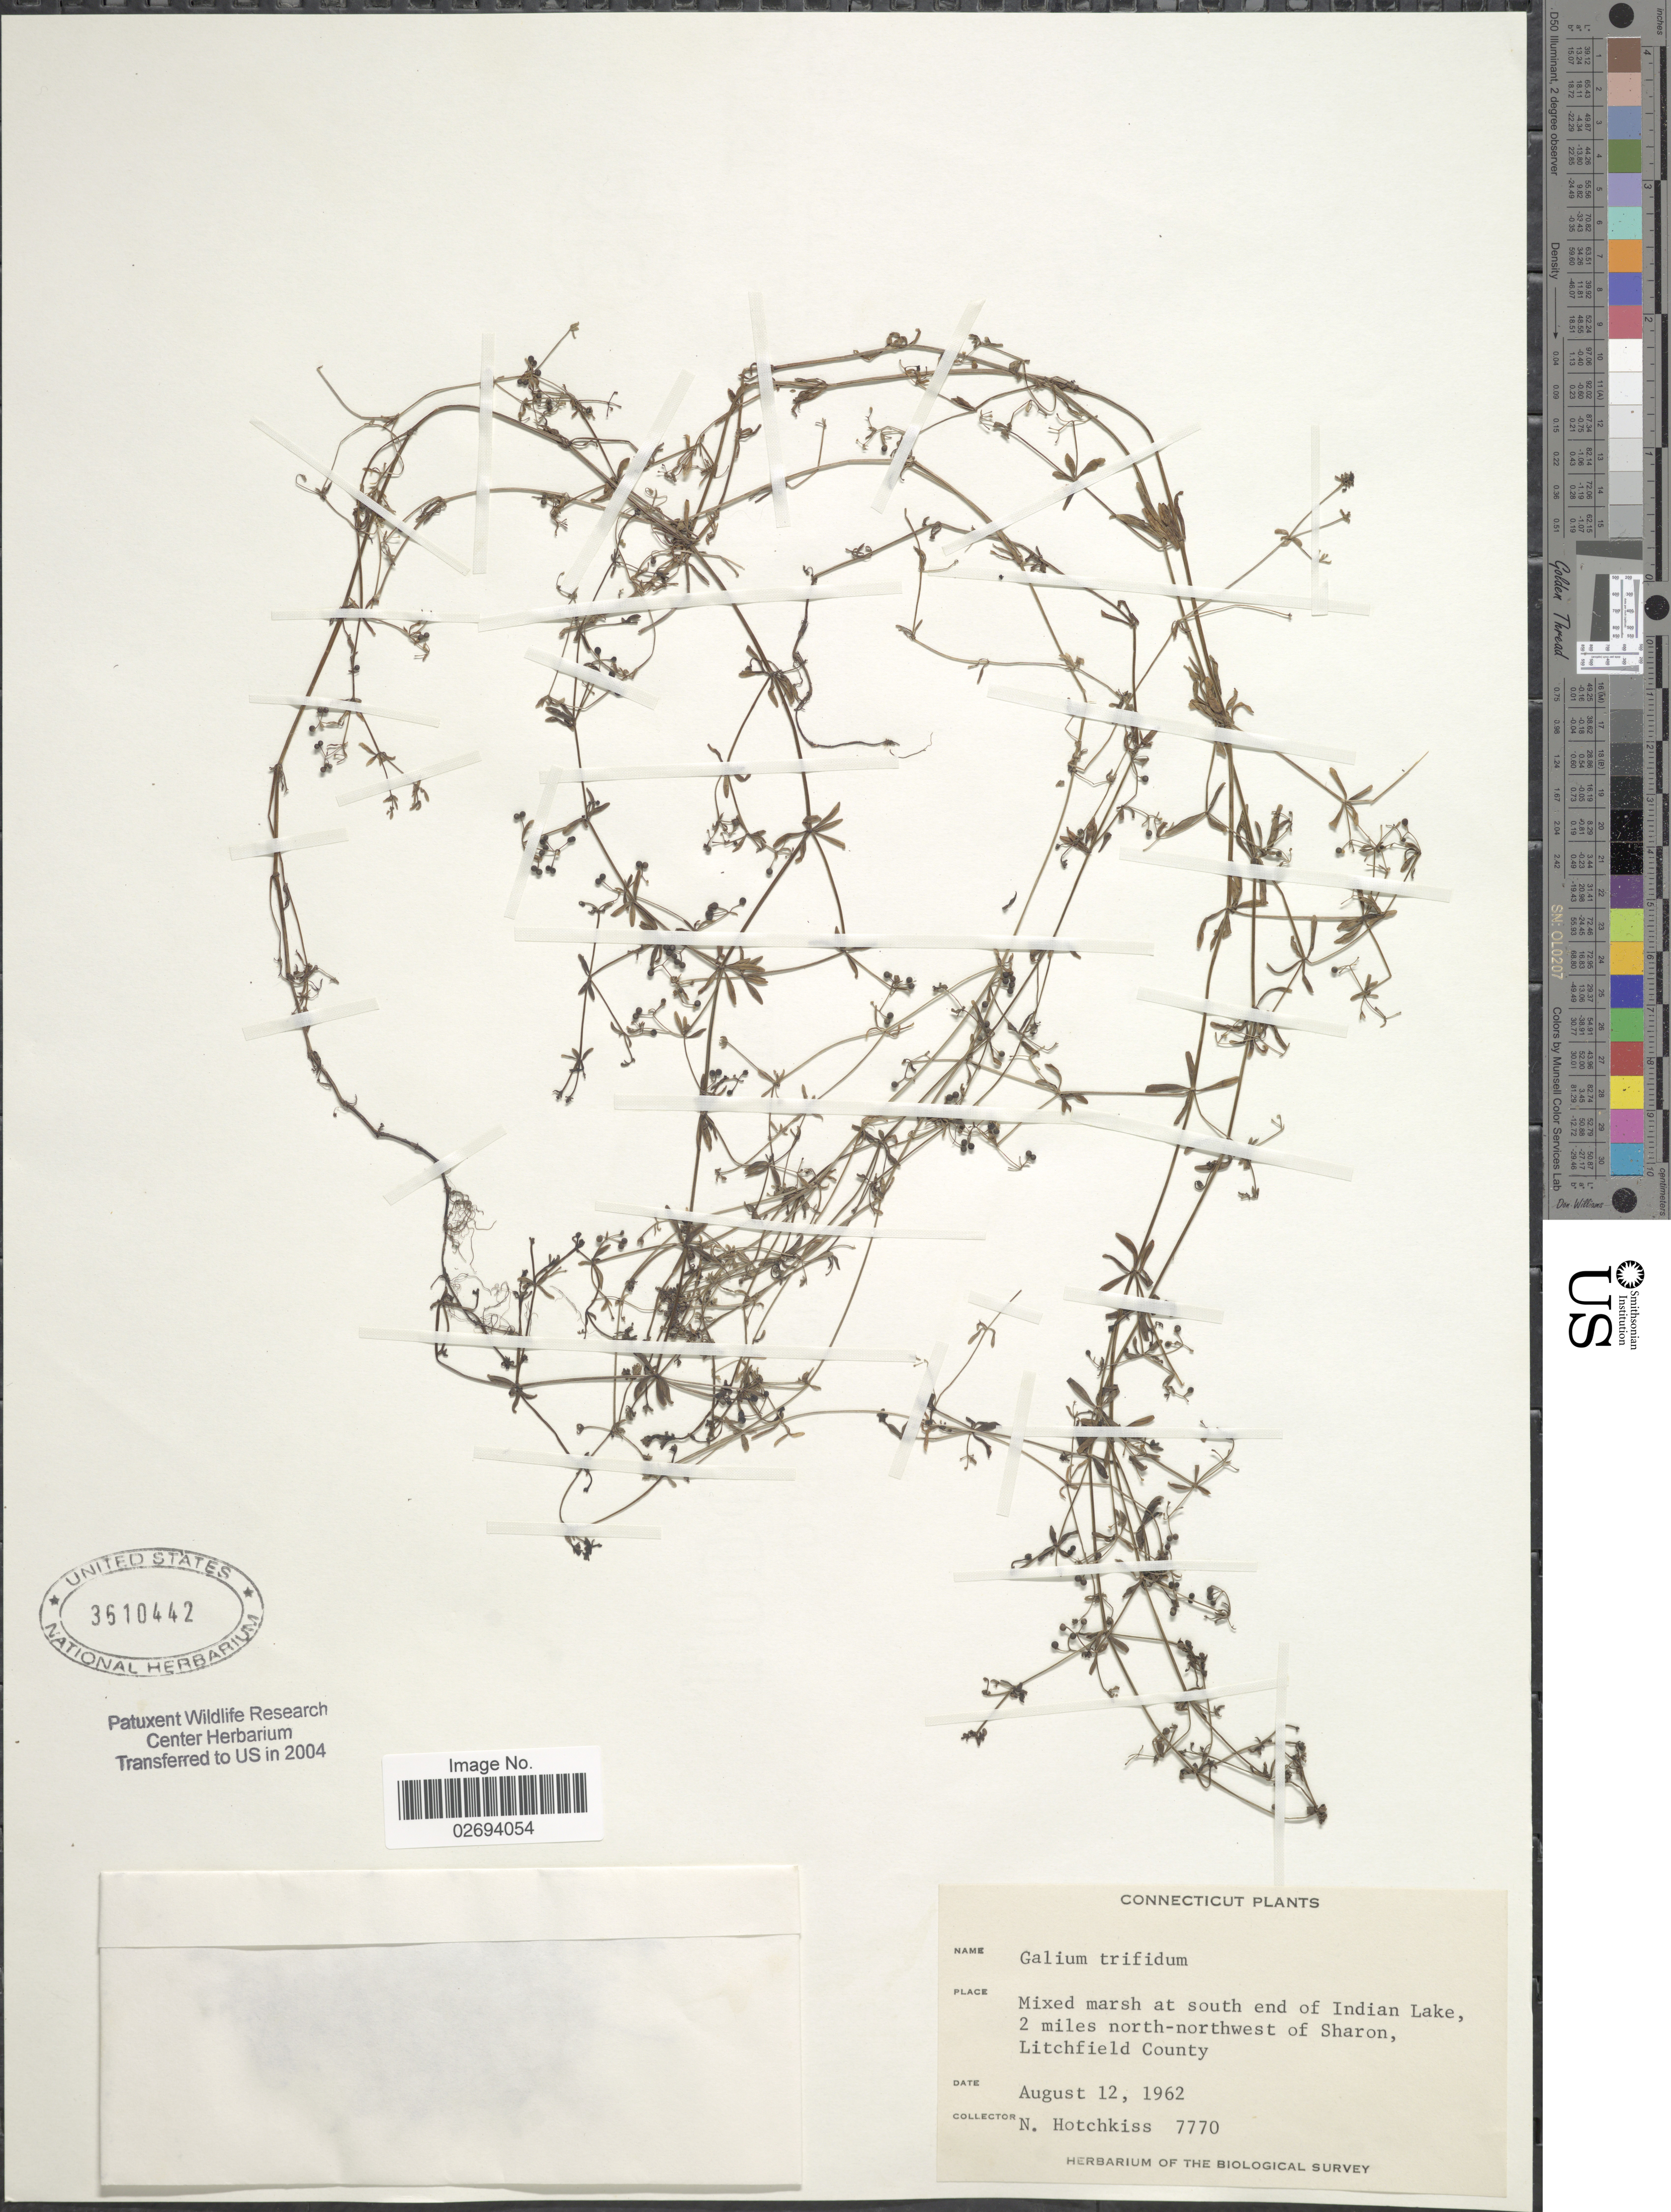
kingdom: Plantae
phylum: Tracheophyta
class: Magnoliopsida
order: Gentianales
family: Rubiaceae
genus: Galium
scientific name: Galium trifidum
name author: L.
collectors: N. Hotchkiss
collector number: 7770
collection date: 1962-08-12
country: United States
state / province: Connecticut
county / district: Litchfield Co.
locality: Mixed marsh at south end of Indian Lake, 2 miles north-northwest of Sharon.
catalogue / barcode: US 3610442